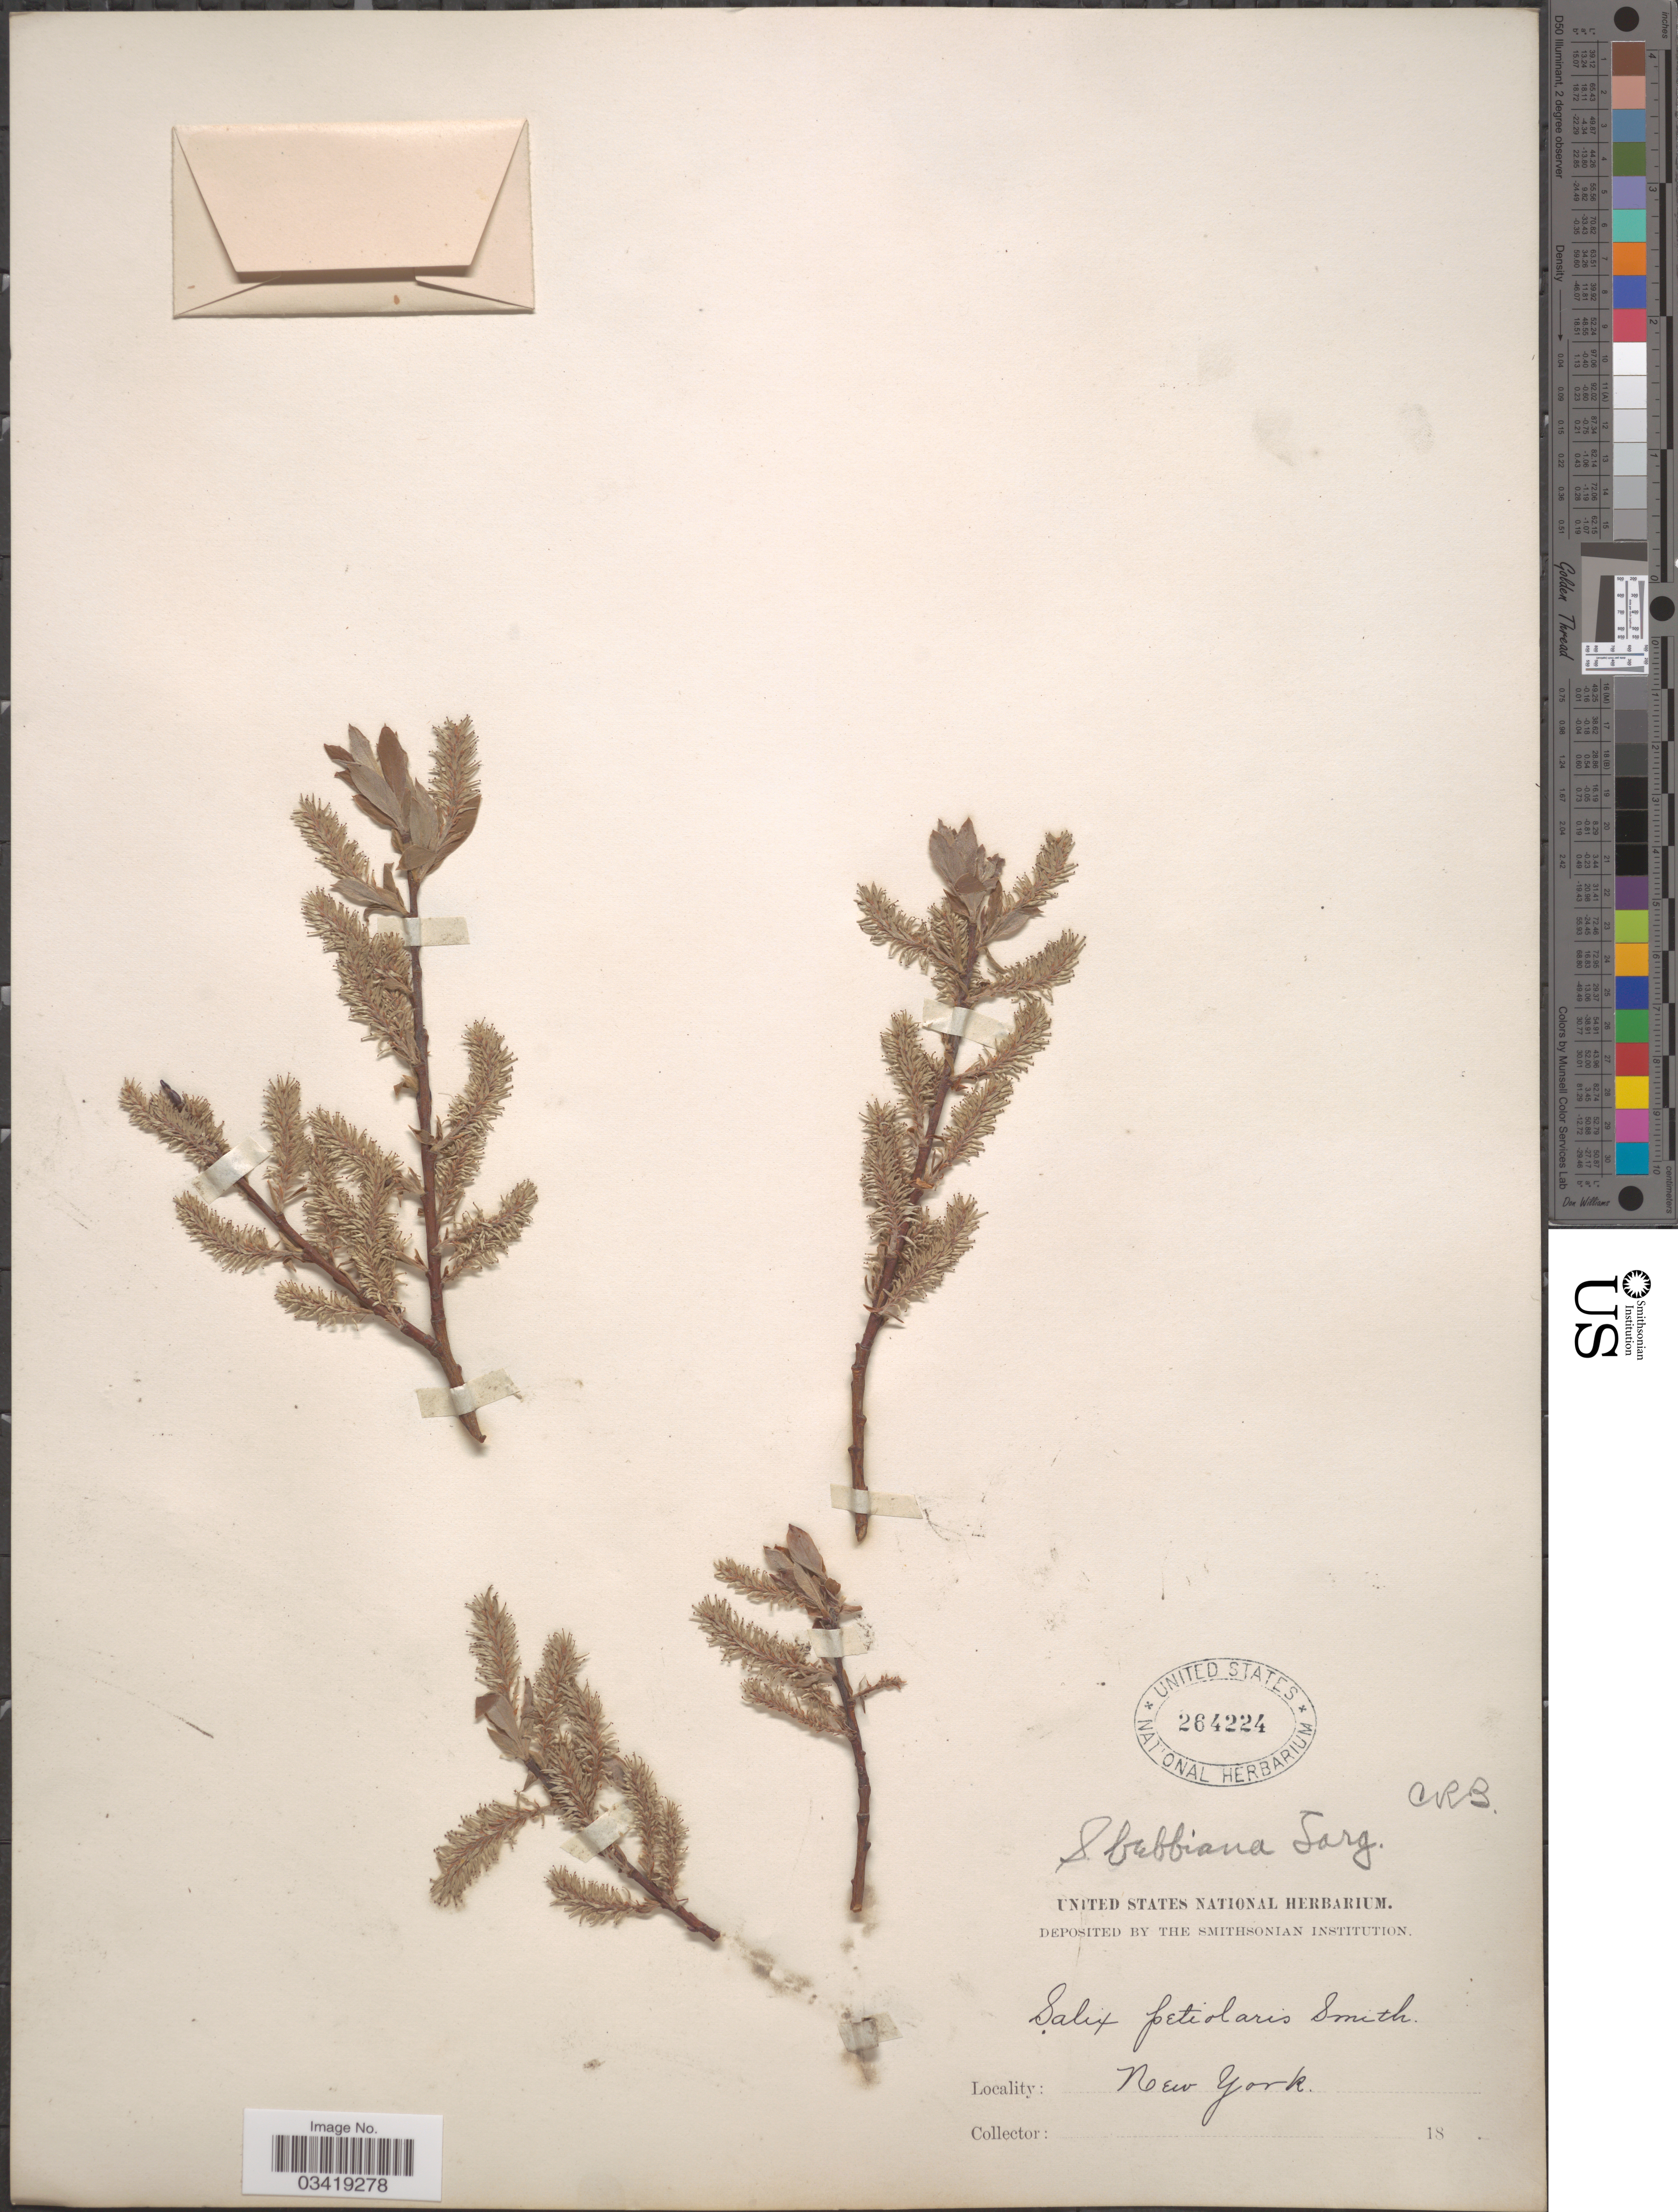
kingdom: Plantae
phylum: Tracheophyta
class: Magnoliopsida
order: Malpighiales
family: Salicaceae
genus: Salix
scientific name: Salix bebbiana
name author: Sarg.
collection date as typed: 18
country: United States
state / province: New York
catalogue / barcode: US 264224